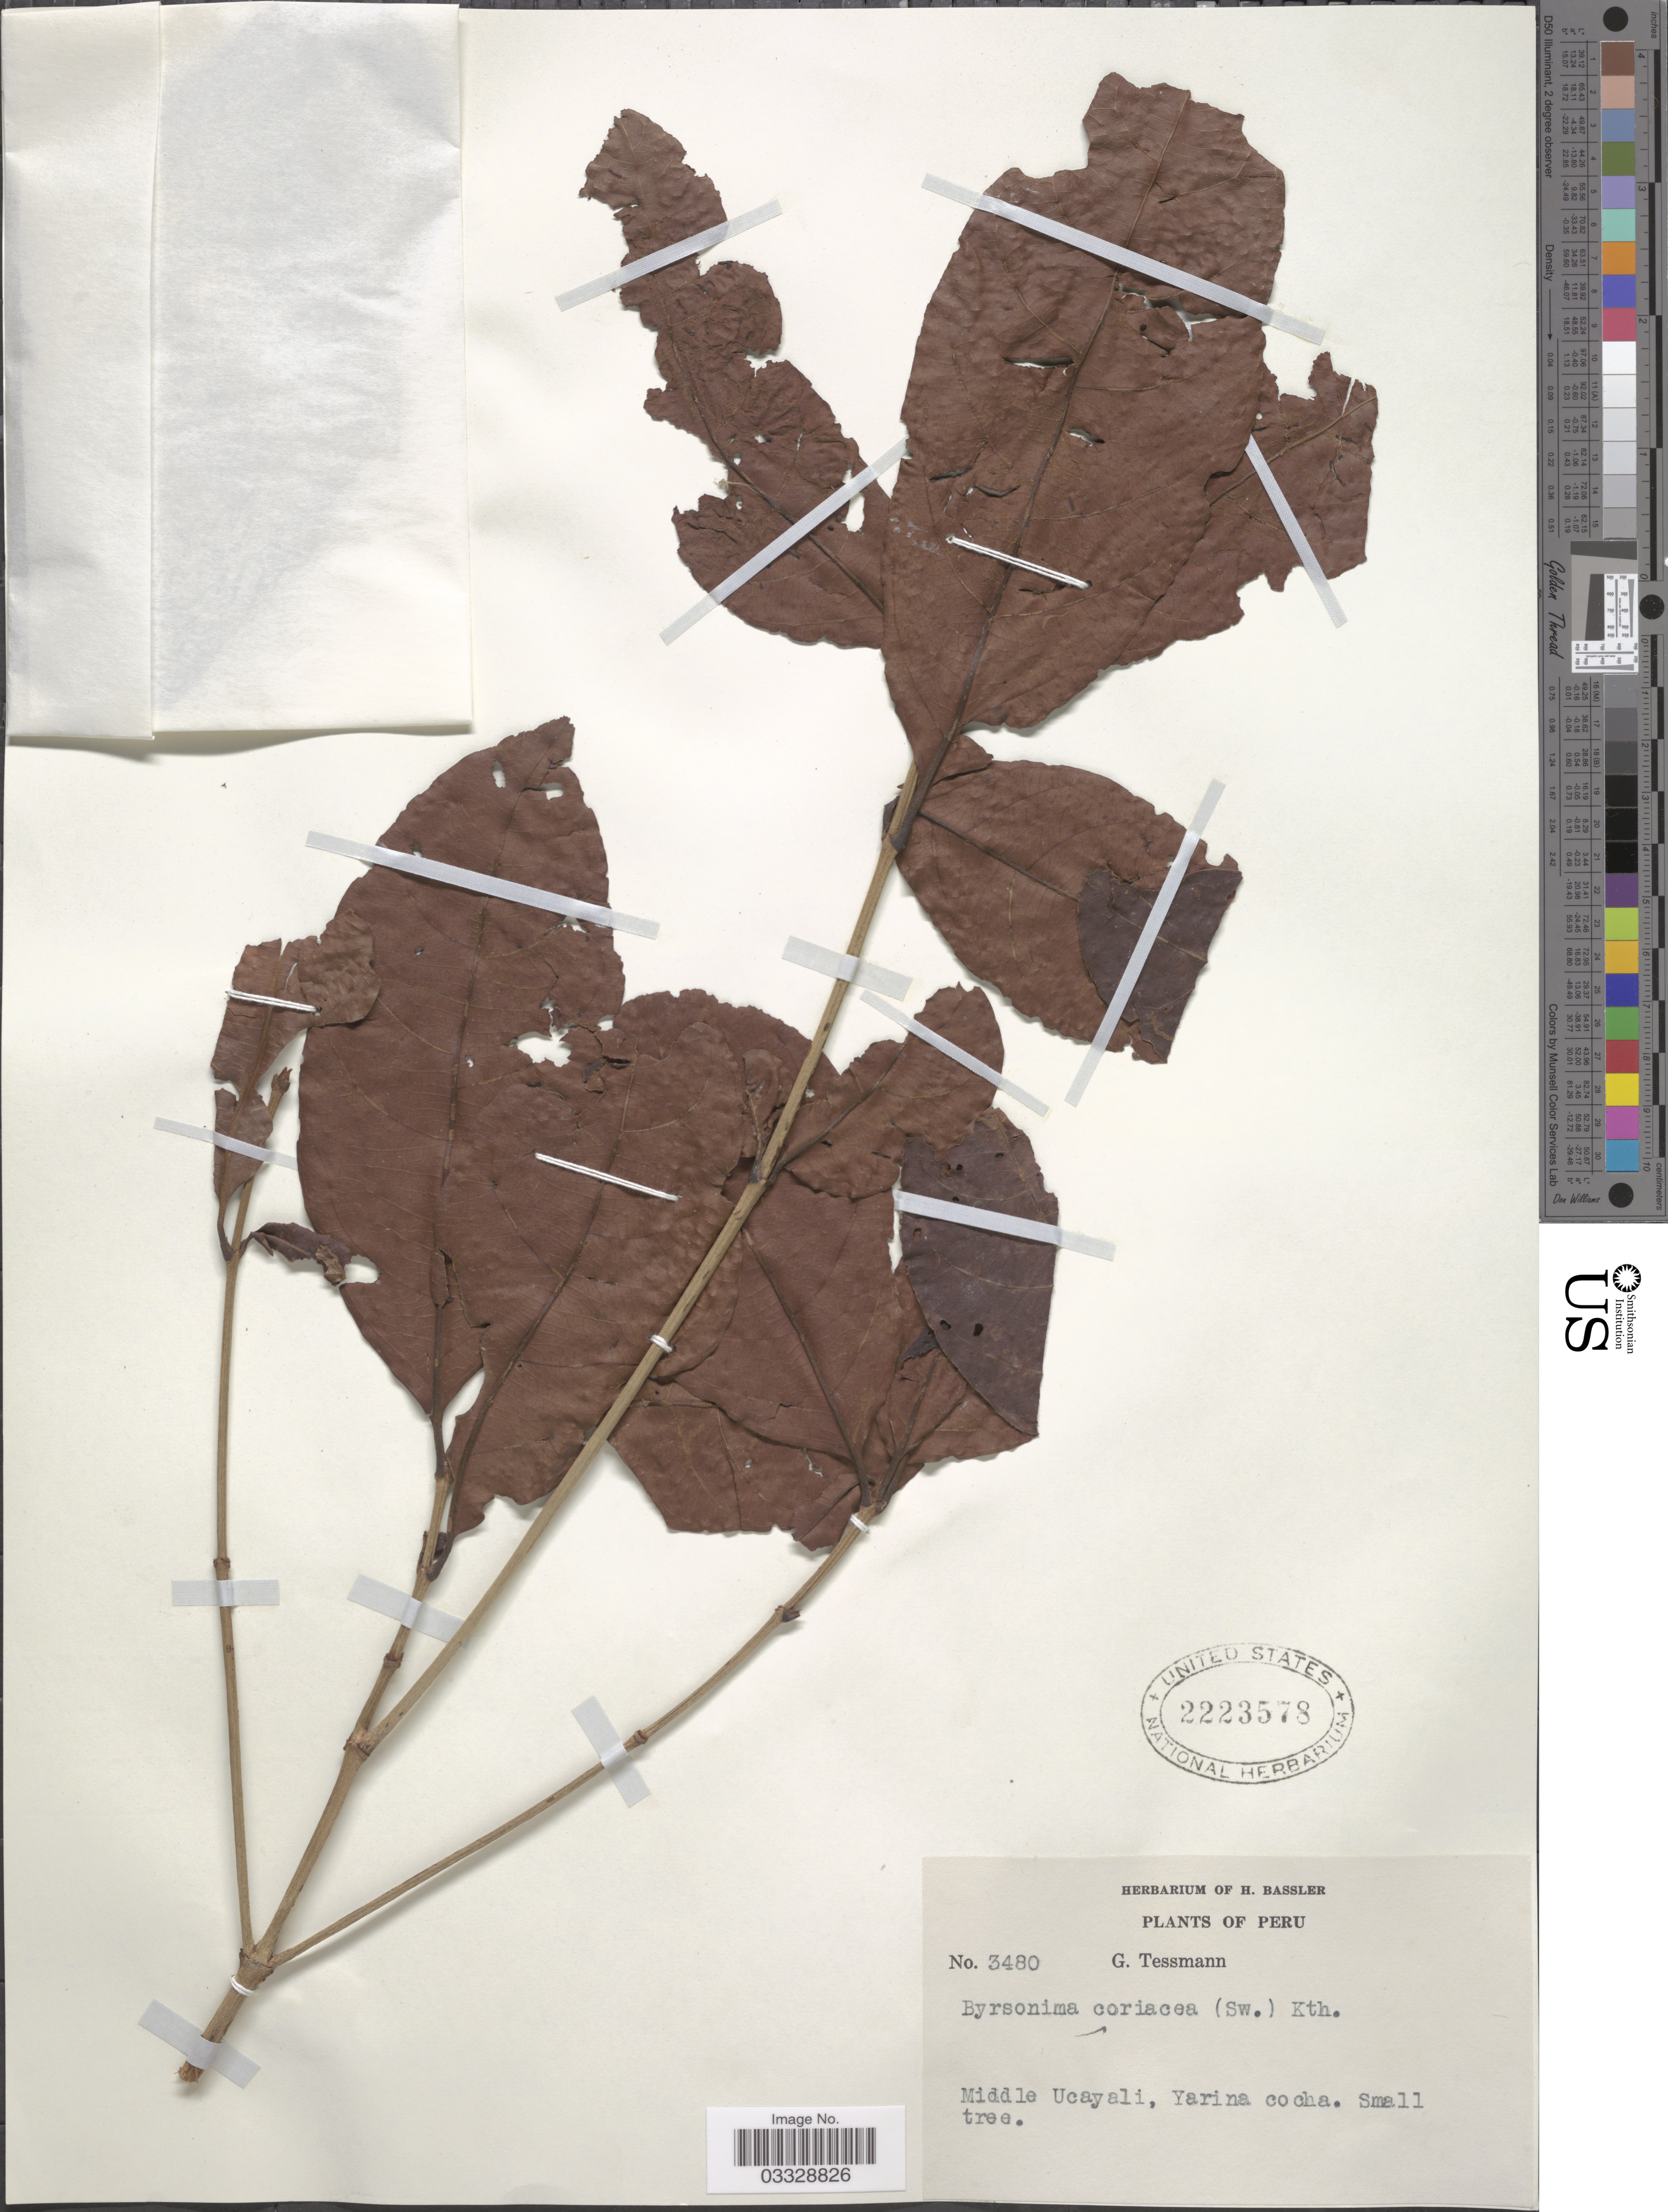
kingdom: Plantae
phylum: Tracheophyta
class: Magnoliopsida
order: Malpighiales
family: Malpighiaceae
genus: Byrsonima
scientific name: Byrsonima coriacea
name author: (Sw.) DC.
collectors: G. Tessmann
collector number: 3480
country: Peru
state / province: Ucayali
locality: Middle Ucayali, Yarina cocha.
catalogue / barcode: US 2223578